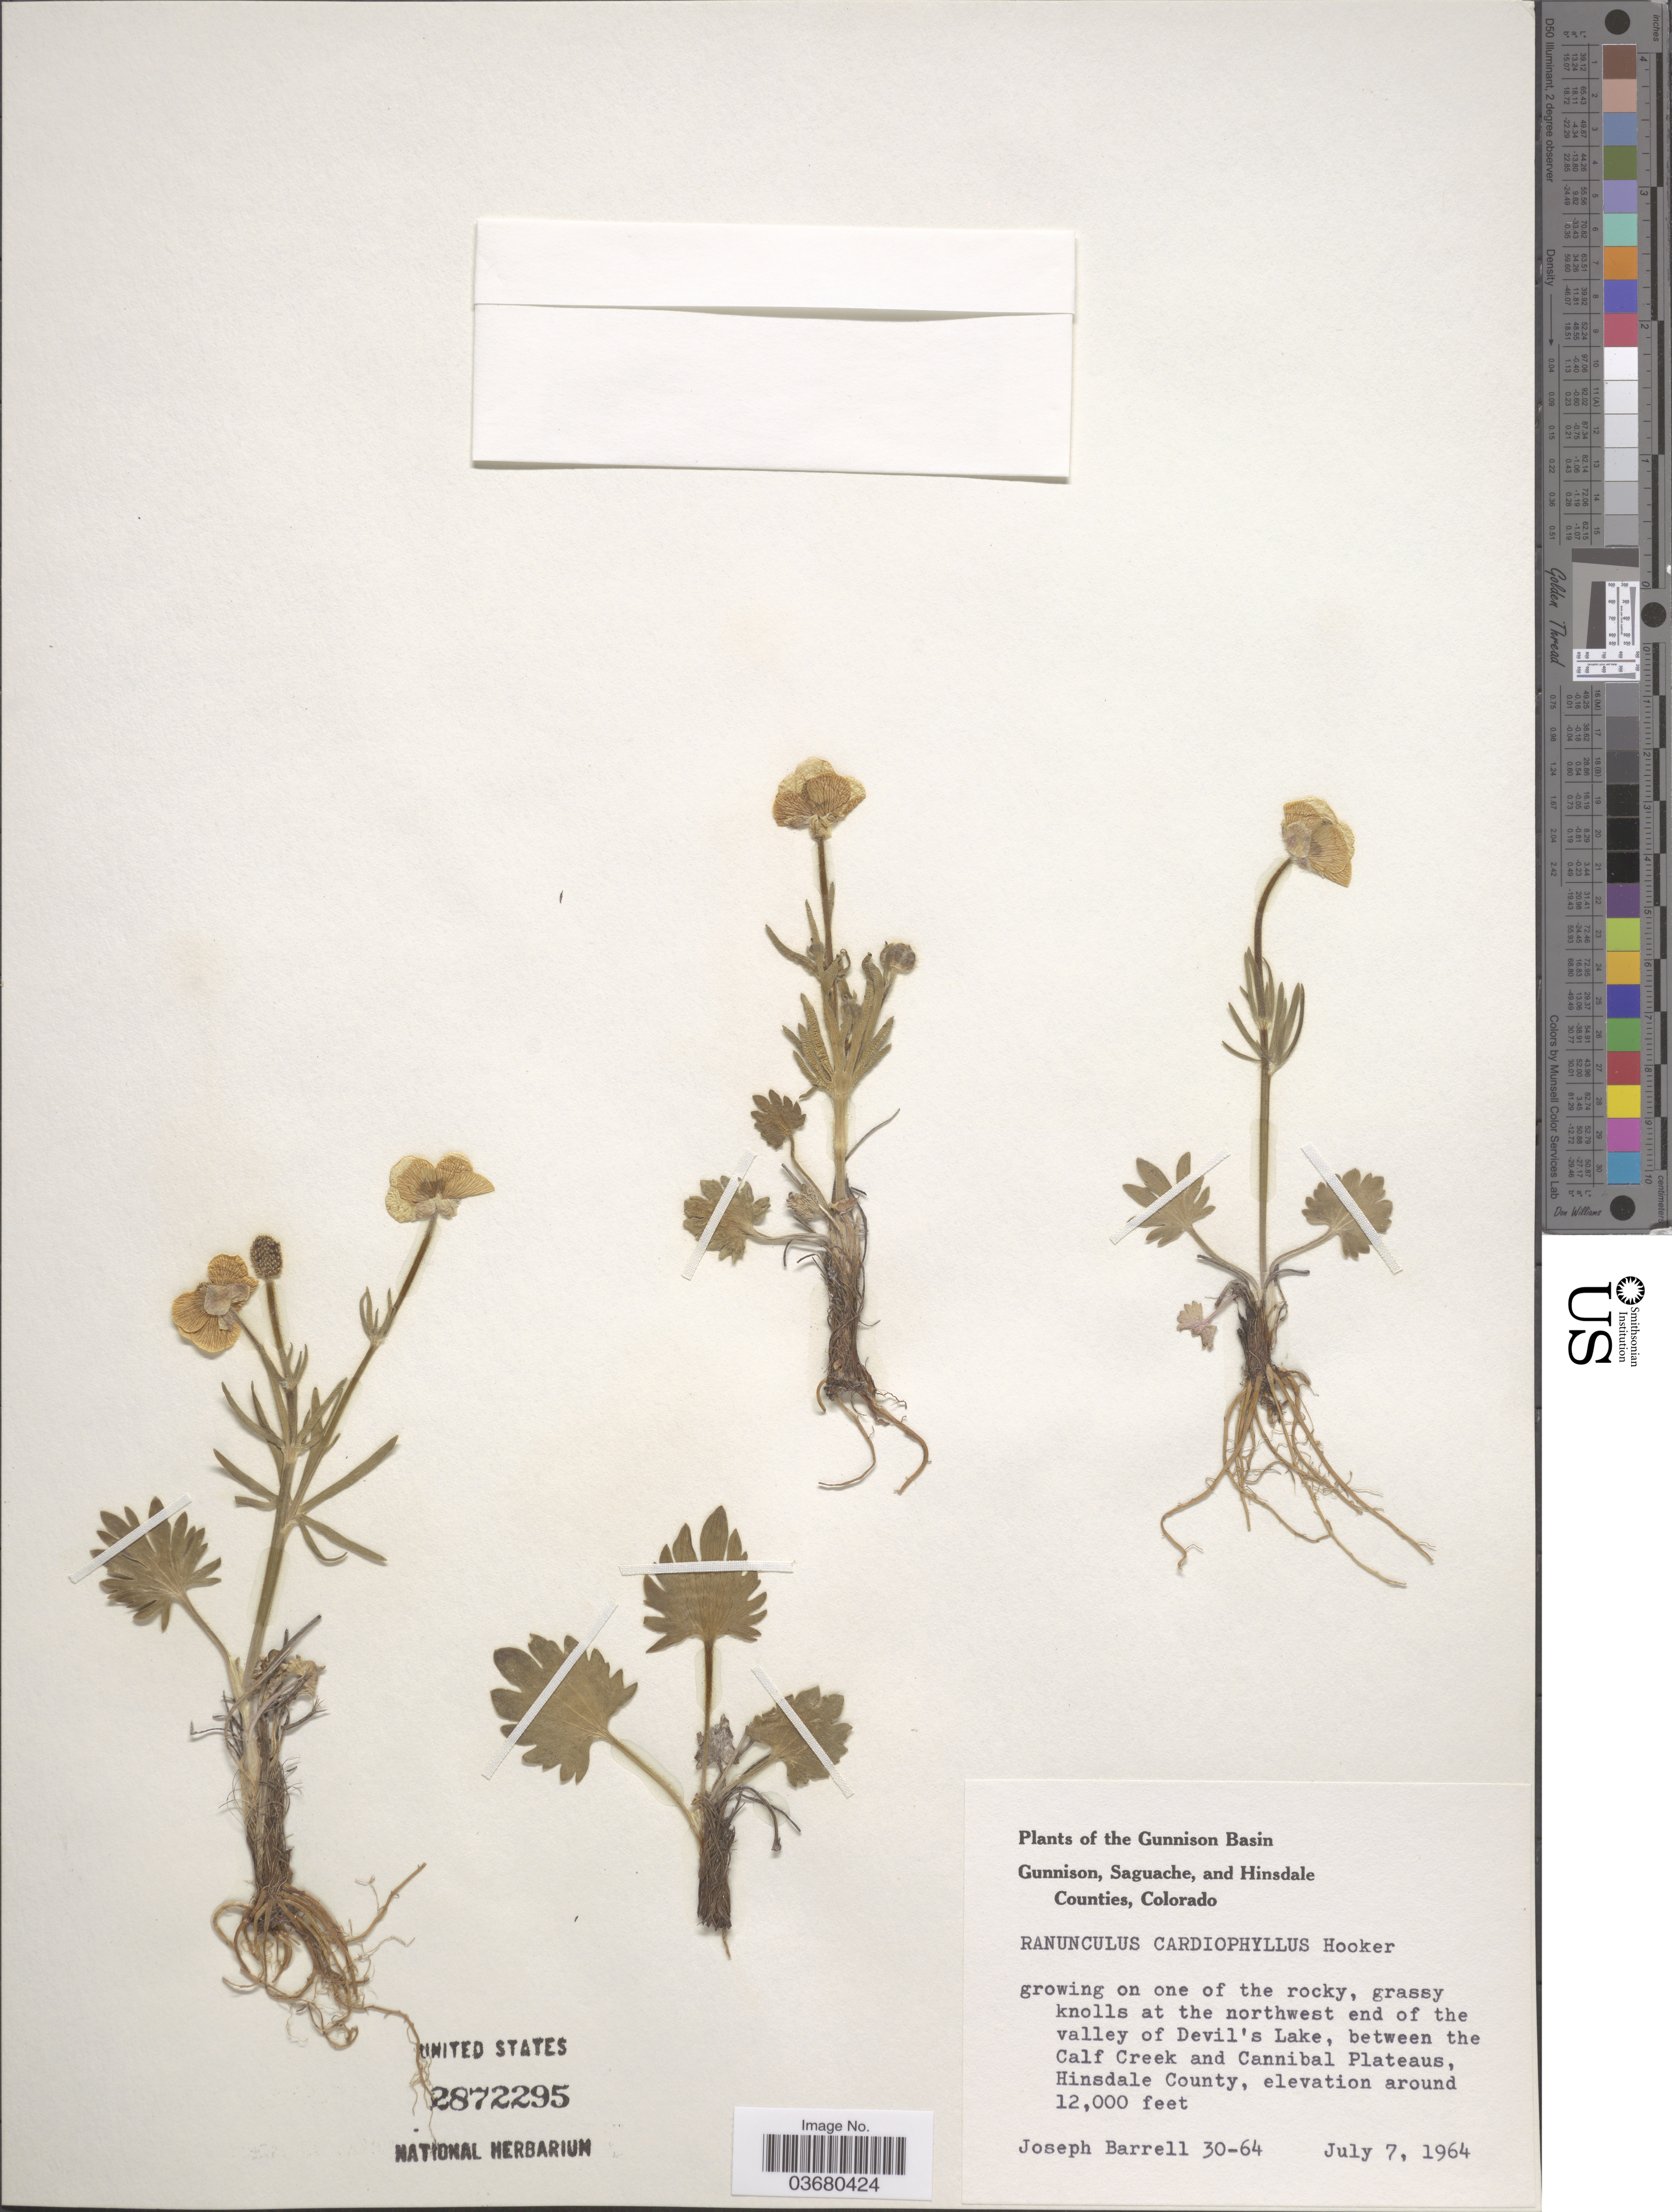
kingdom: Plantae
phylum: Tracheophyta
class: Magnoliopsida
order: Ranunculales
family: Ranunculaceae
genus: Ranunculus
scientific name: Ranunculus cardiophyllus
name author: Hook.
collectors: J. Barrell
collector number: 30-64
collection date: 1964-07-07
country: United States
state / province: Colorado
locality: The Gunnison Basin. At the northwest end of the valley of Devil's Lake, between the Calf Creek and Cannibal Plateaus, Hinsdale County.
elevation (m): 3658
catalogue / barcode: US 2872295